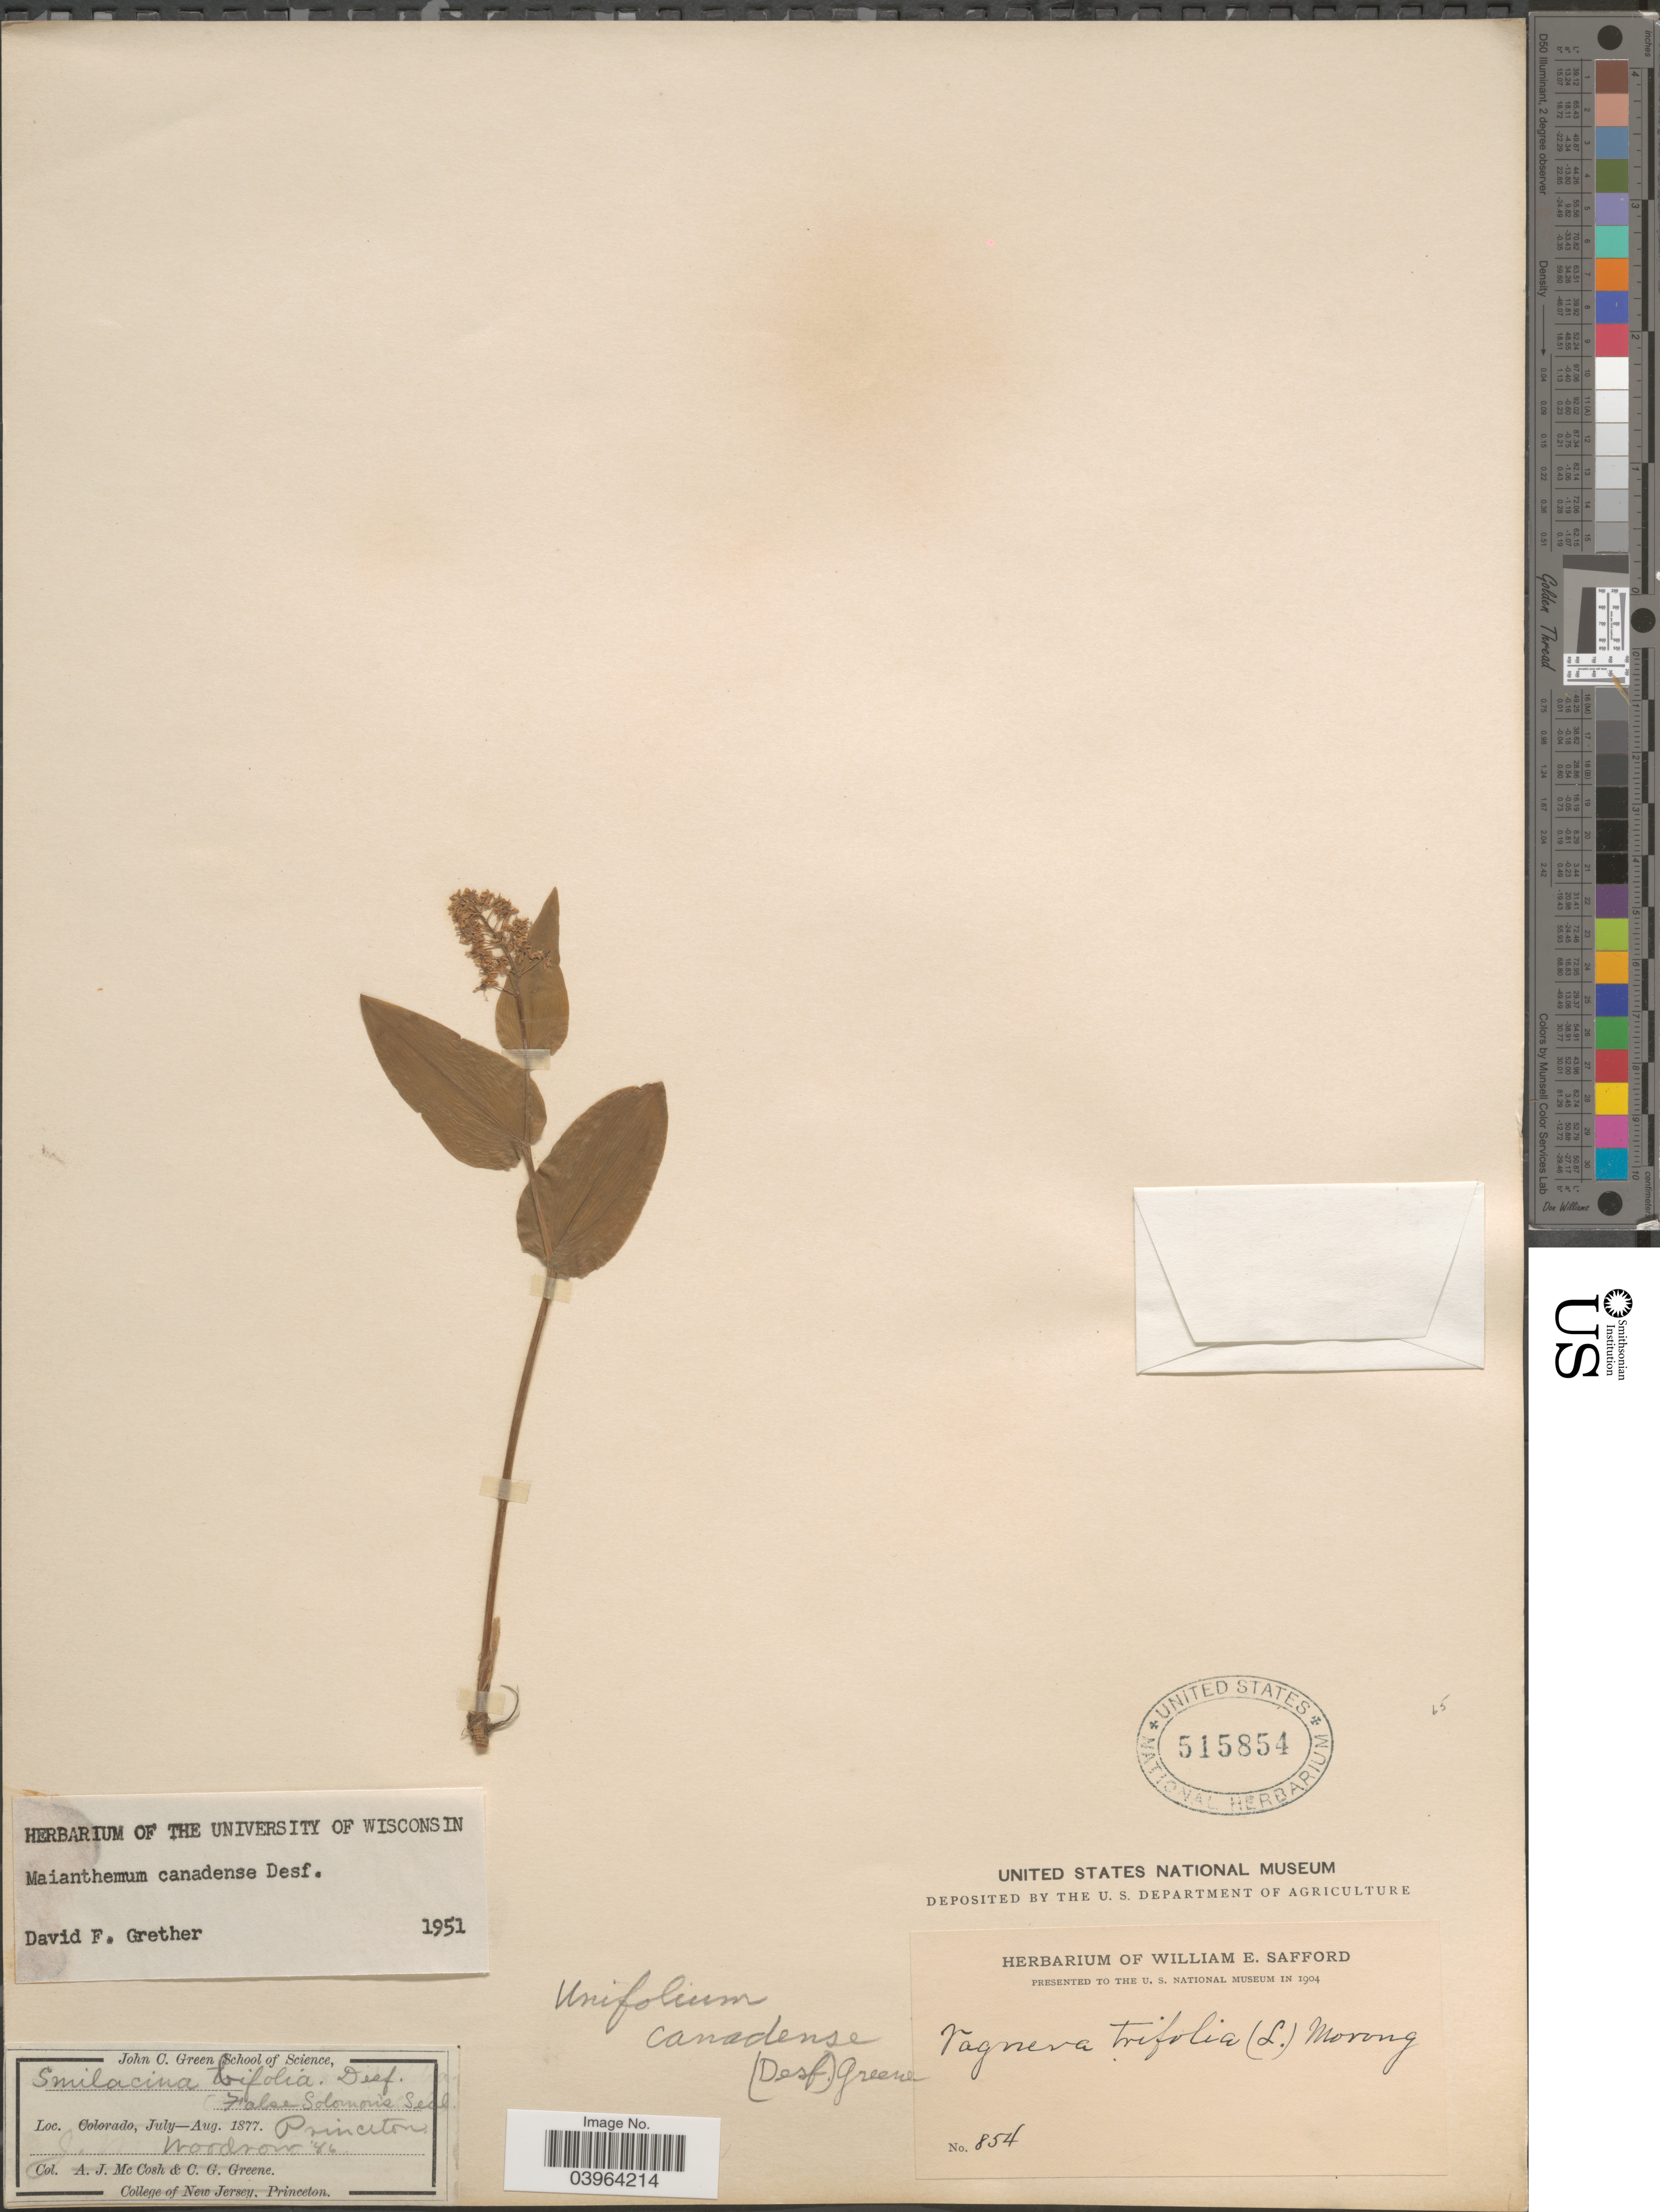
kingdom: Plantae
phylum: Tracheophyta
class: Liliopsida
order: Asparagales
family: Asparagaceae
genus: Maianthemum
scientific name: Maianthemum canadense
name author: Desf.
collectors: ex herb. W. E. Safford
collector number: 854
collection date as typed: Transcribed d/m/y: //86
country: United States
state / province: New Jersey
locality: Princeton. Woodrow.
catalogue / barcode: US 515854